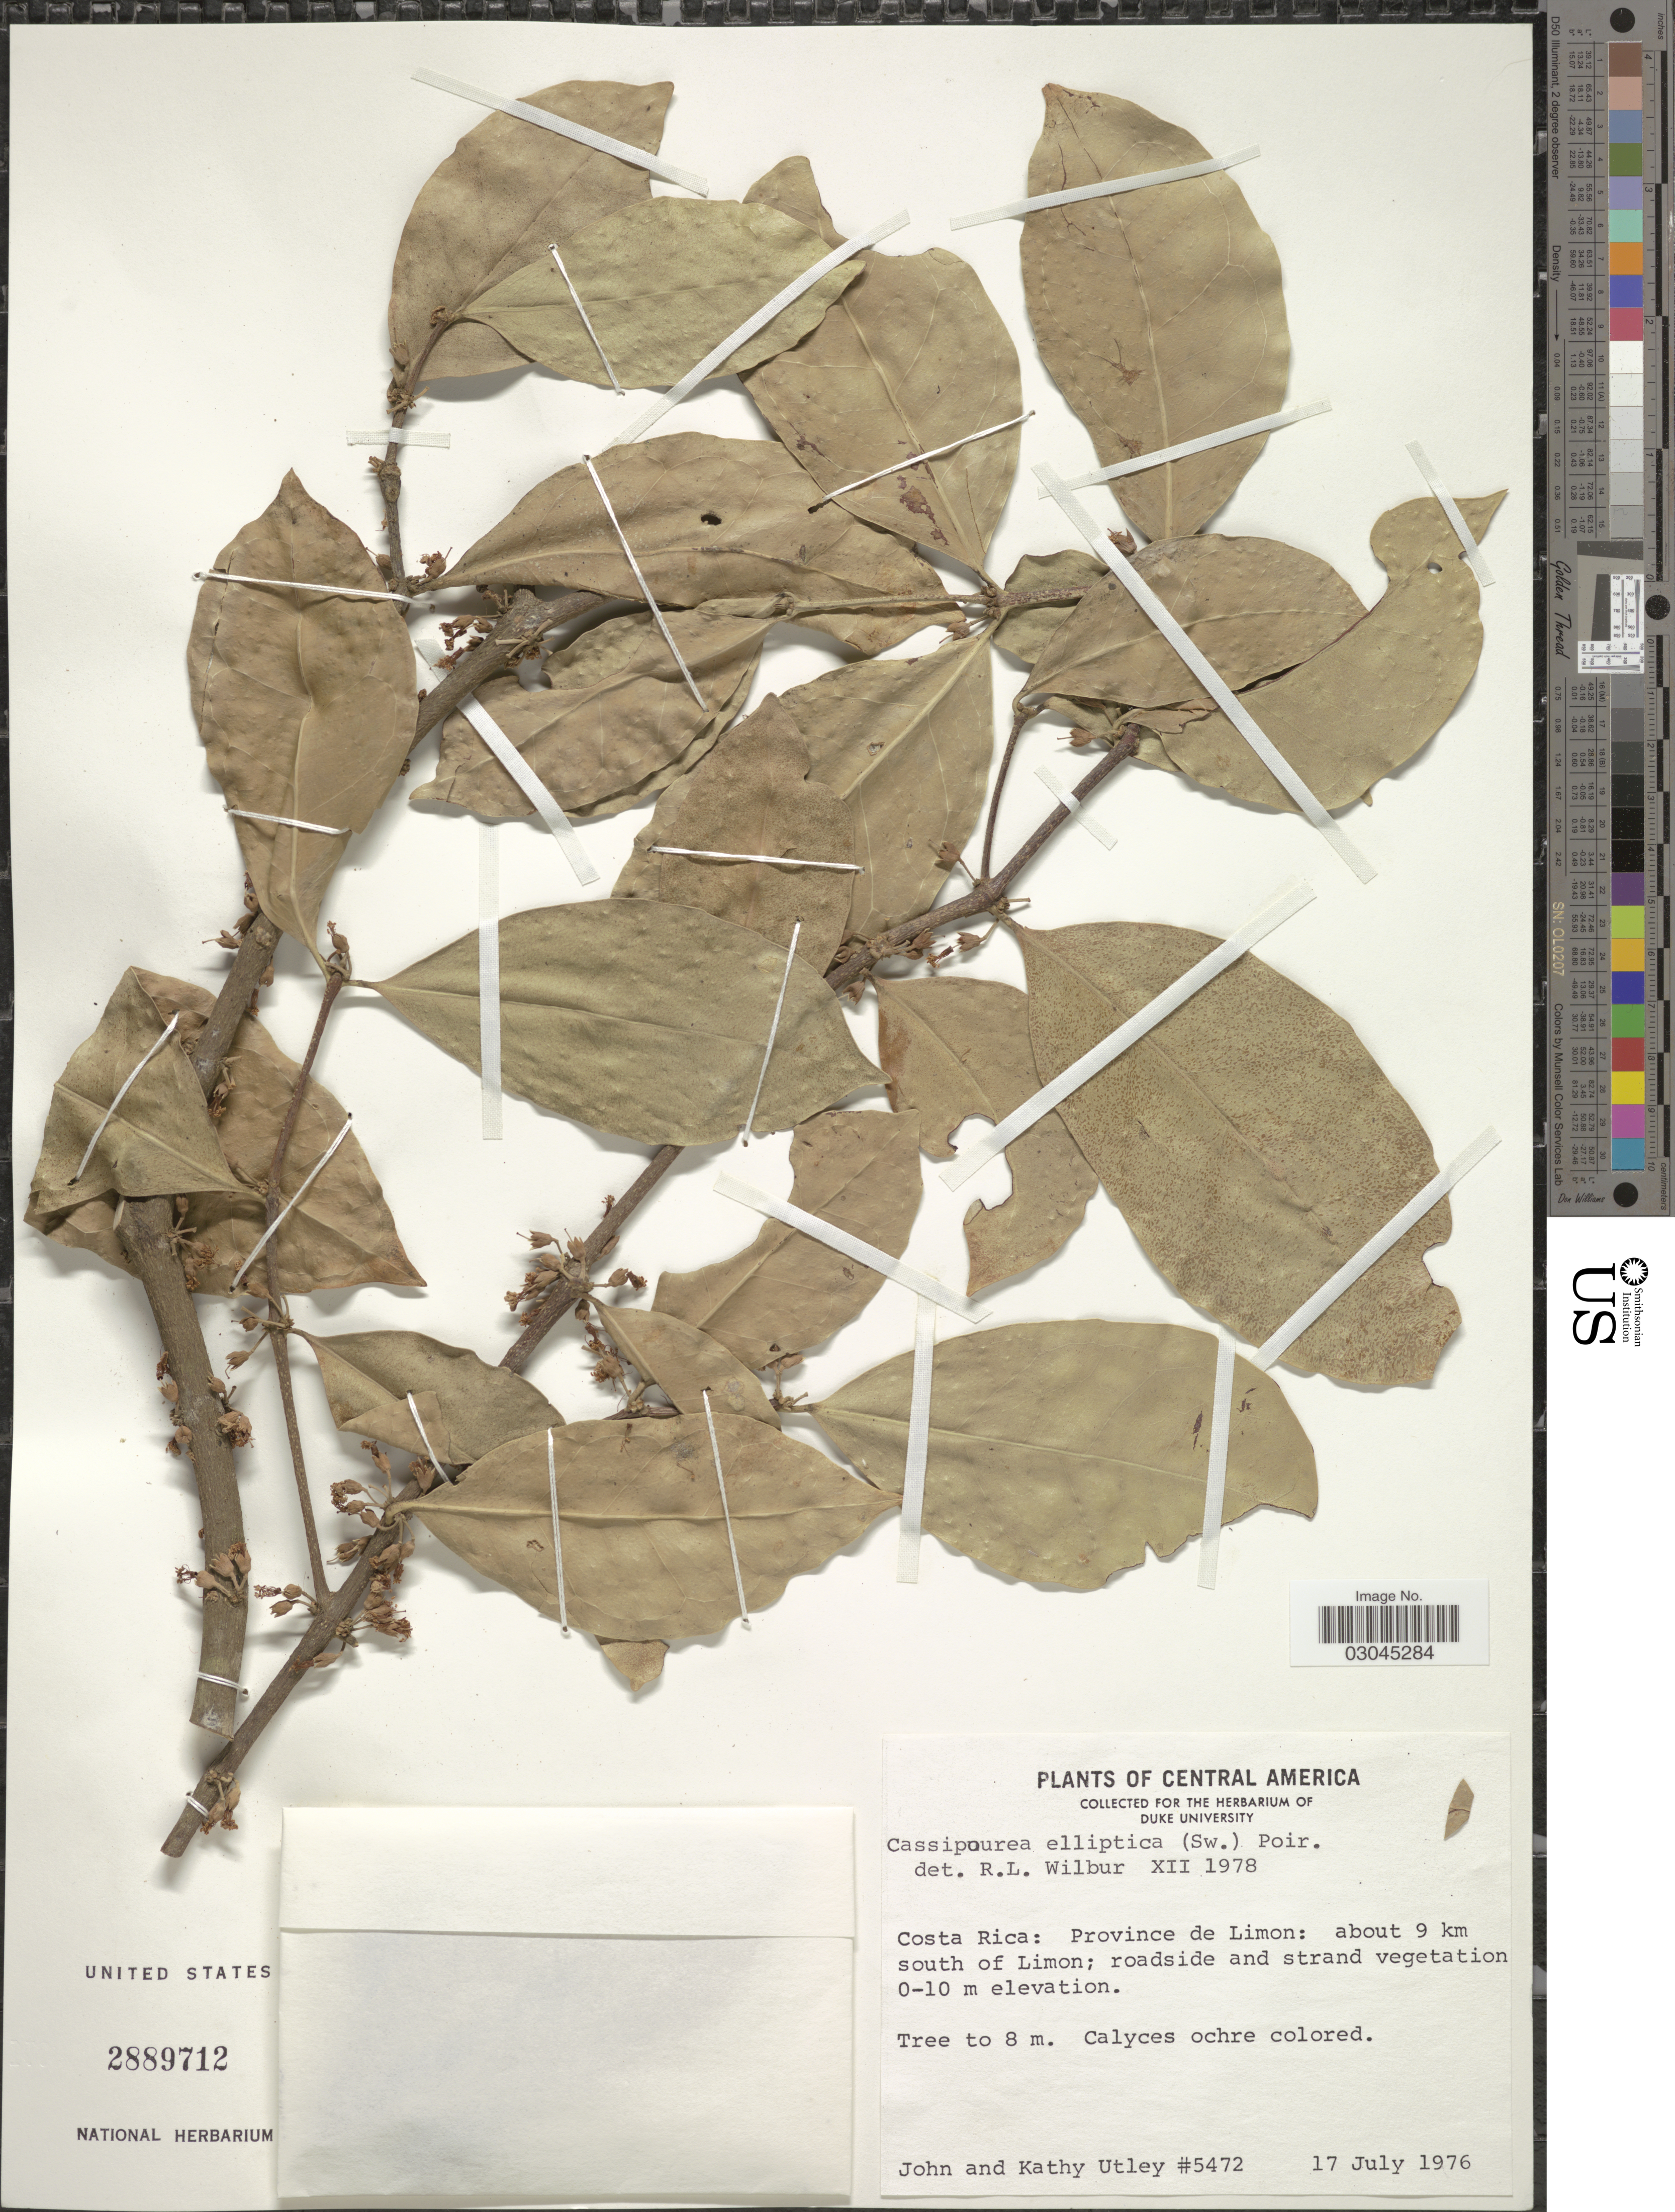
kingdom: Plantae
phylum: Tracheophyta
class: Magnoliopsida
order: Malpighiales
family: Rhizophoraceae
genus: Cassipourea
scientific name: Cassipourea elliptica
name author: (Sw.) Poir.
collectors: J. F. Utley & K. Burt-Utley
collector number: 5472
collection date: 1976-07-17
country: Costa Rica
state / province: Limón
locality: About 9 km south of Limon.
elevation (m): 0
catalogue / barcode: US 2889712